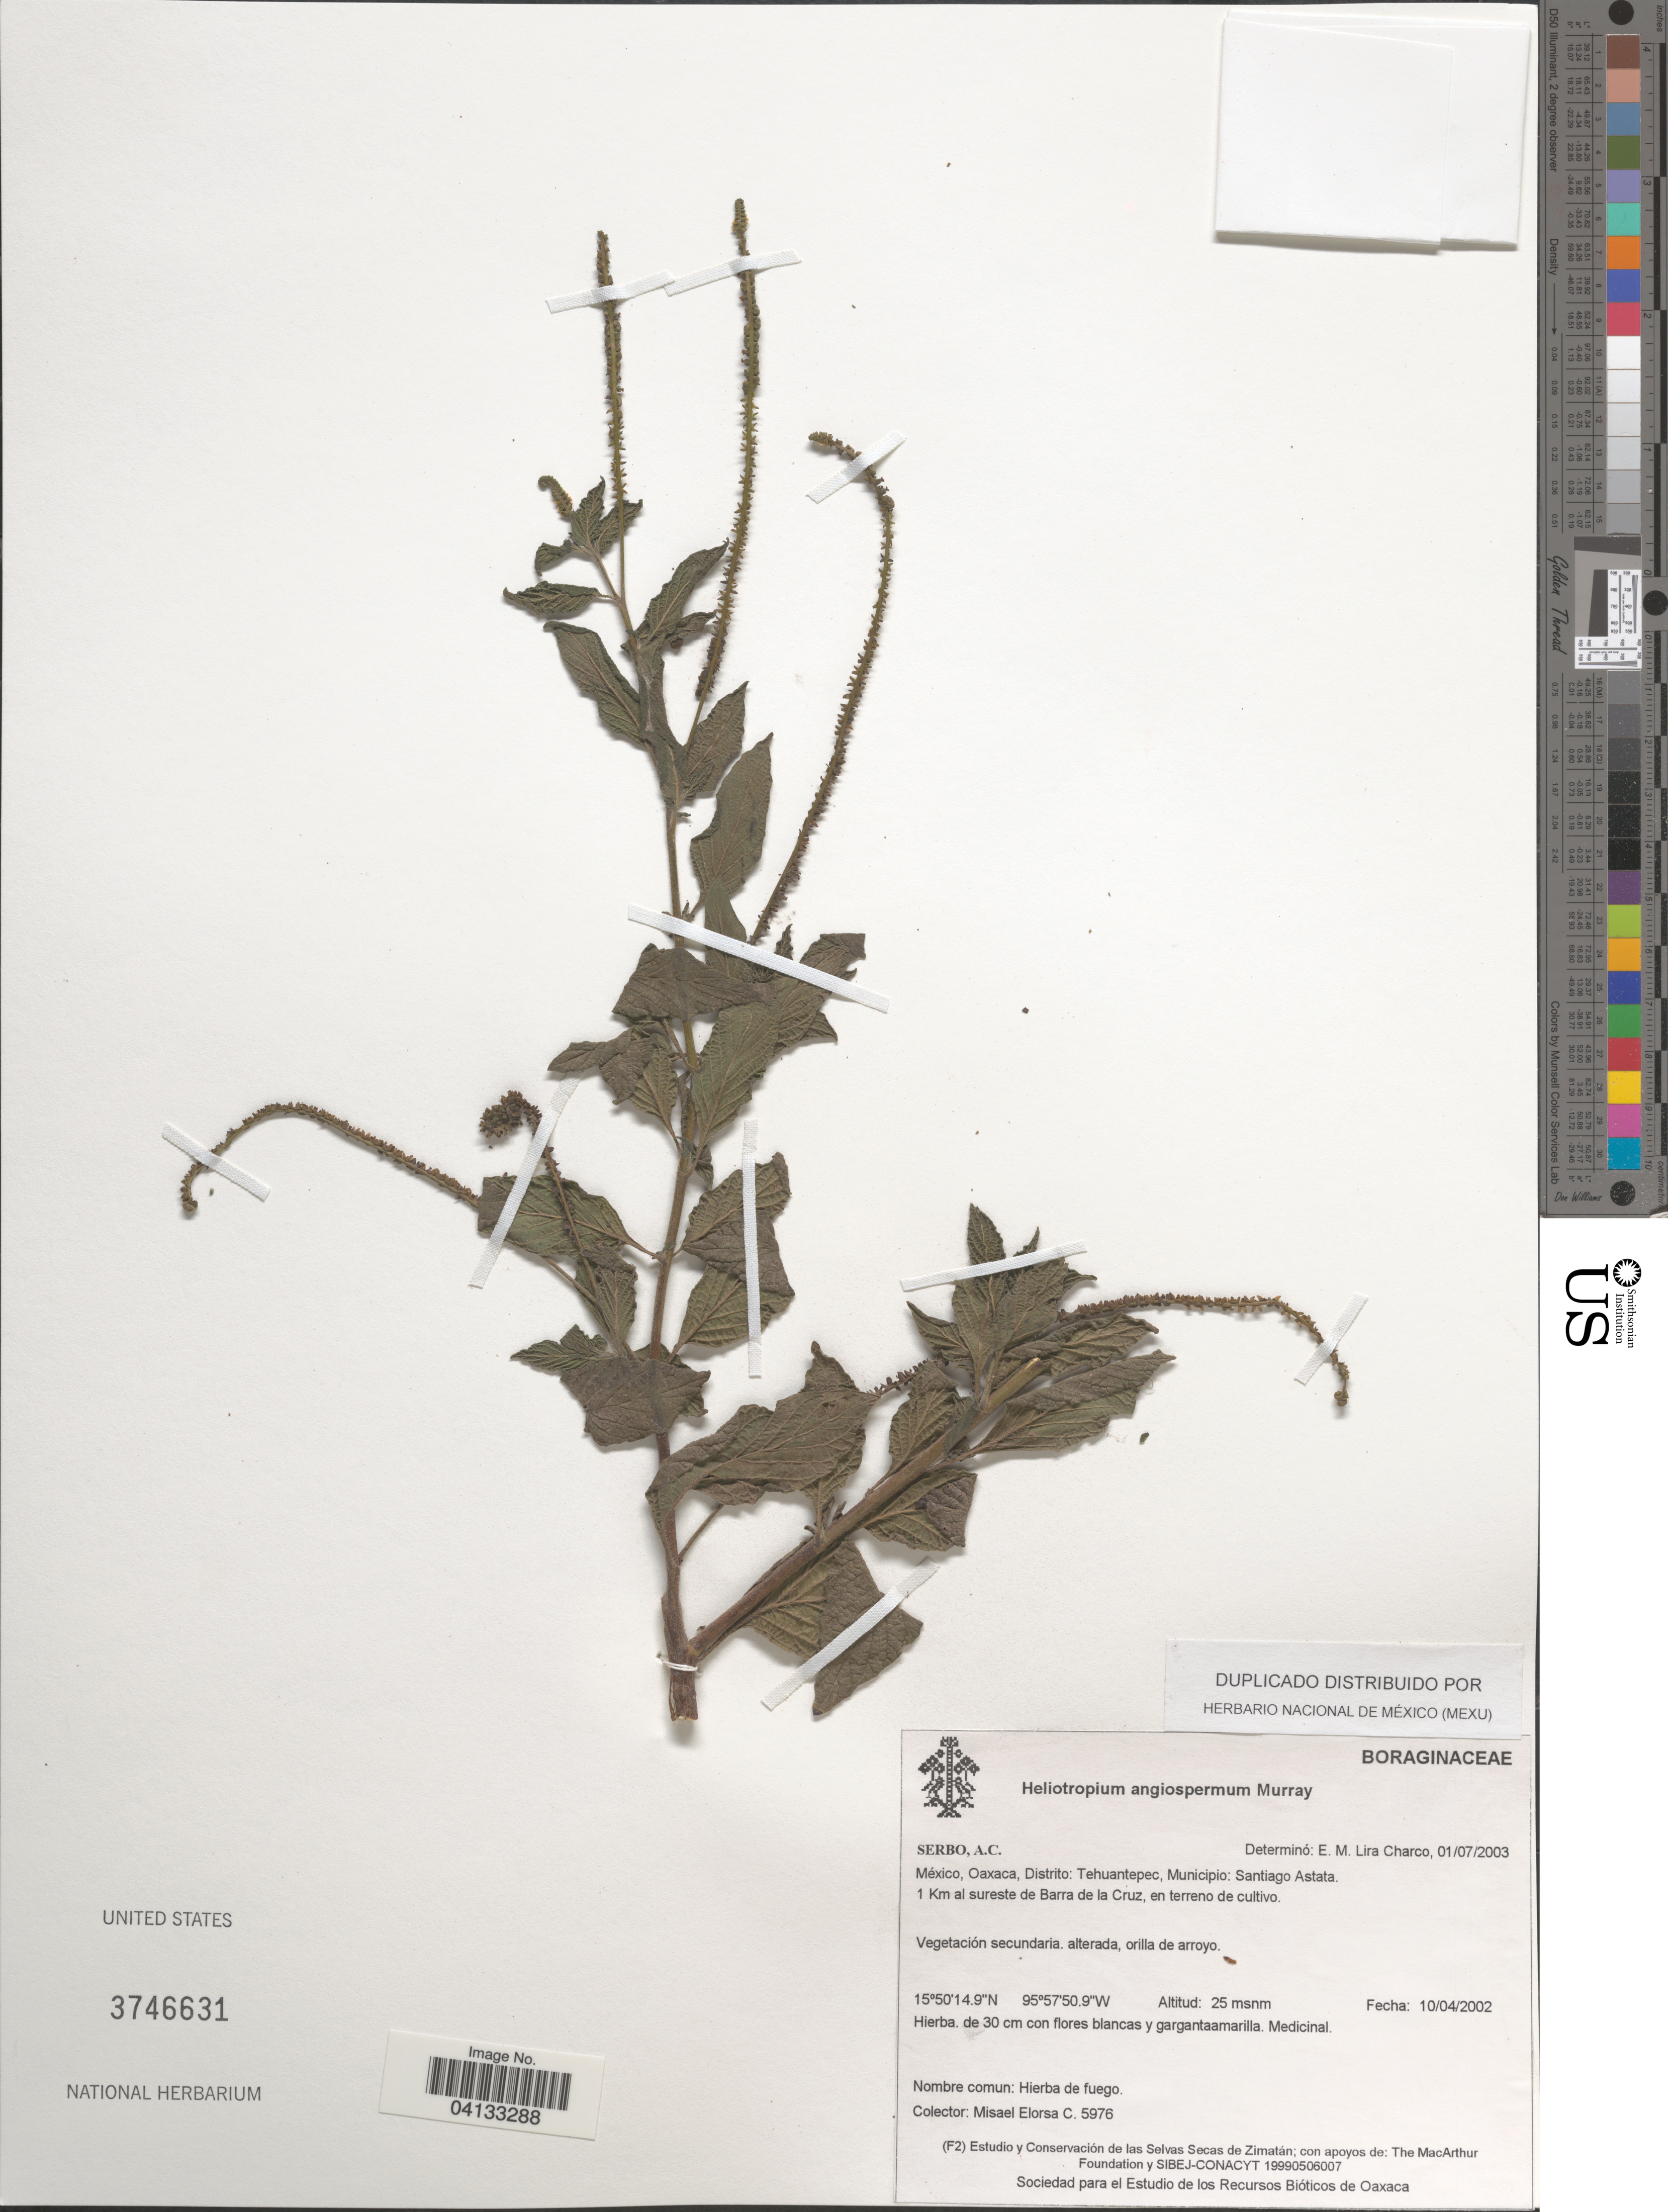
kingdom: Plantae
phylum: Tracheophyta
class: Magnoliopsida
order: Boraginales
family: Heliotropiaceae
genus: Heliotropium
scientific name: Heliotropium angiospermum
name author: Murray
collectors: M. Elorsa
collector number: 5976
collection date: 2002-04-10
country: Mexico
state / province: Oaxaca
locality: Distrito: Tehuantepec, Municipio: Santiago Astata. 1 Km al sureste de Barra de la Cruz, en terreno de cultivo.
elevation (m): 25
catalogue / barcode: US 3746631